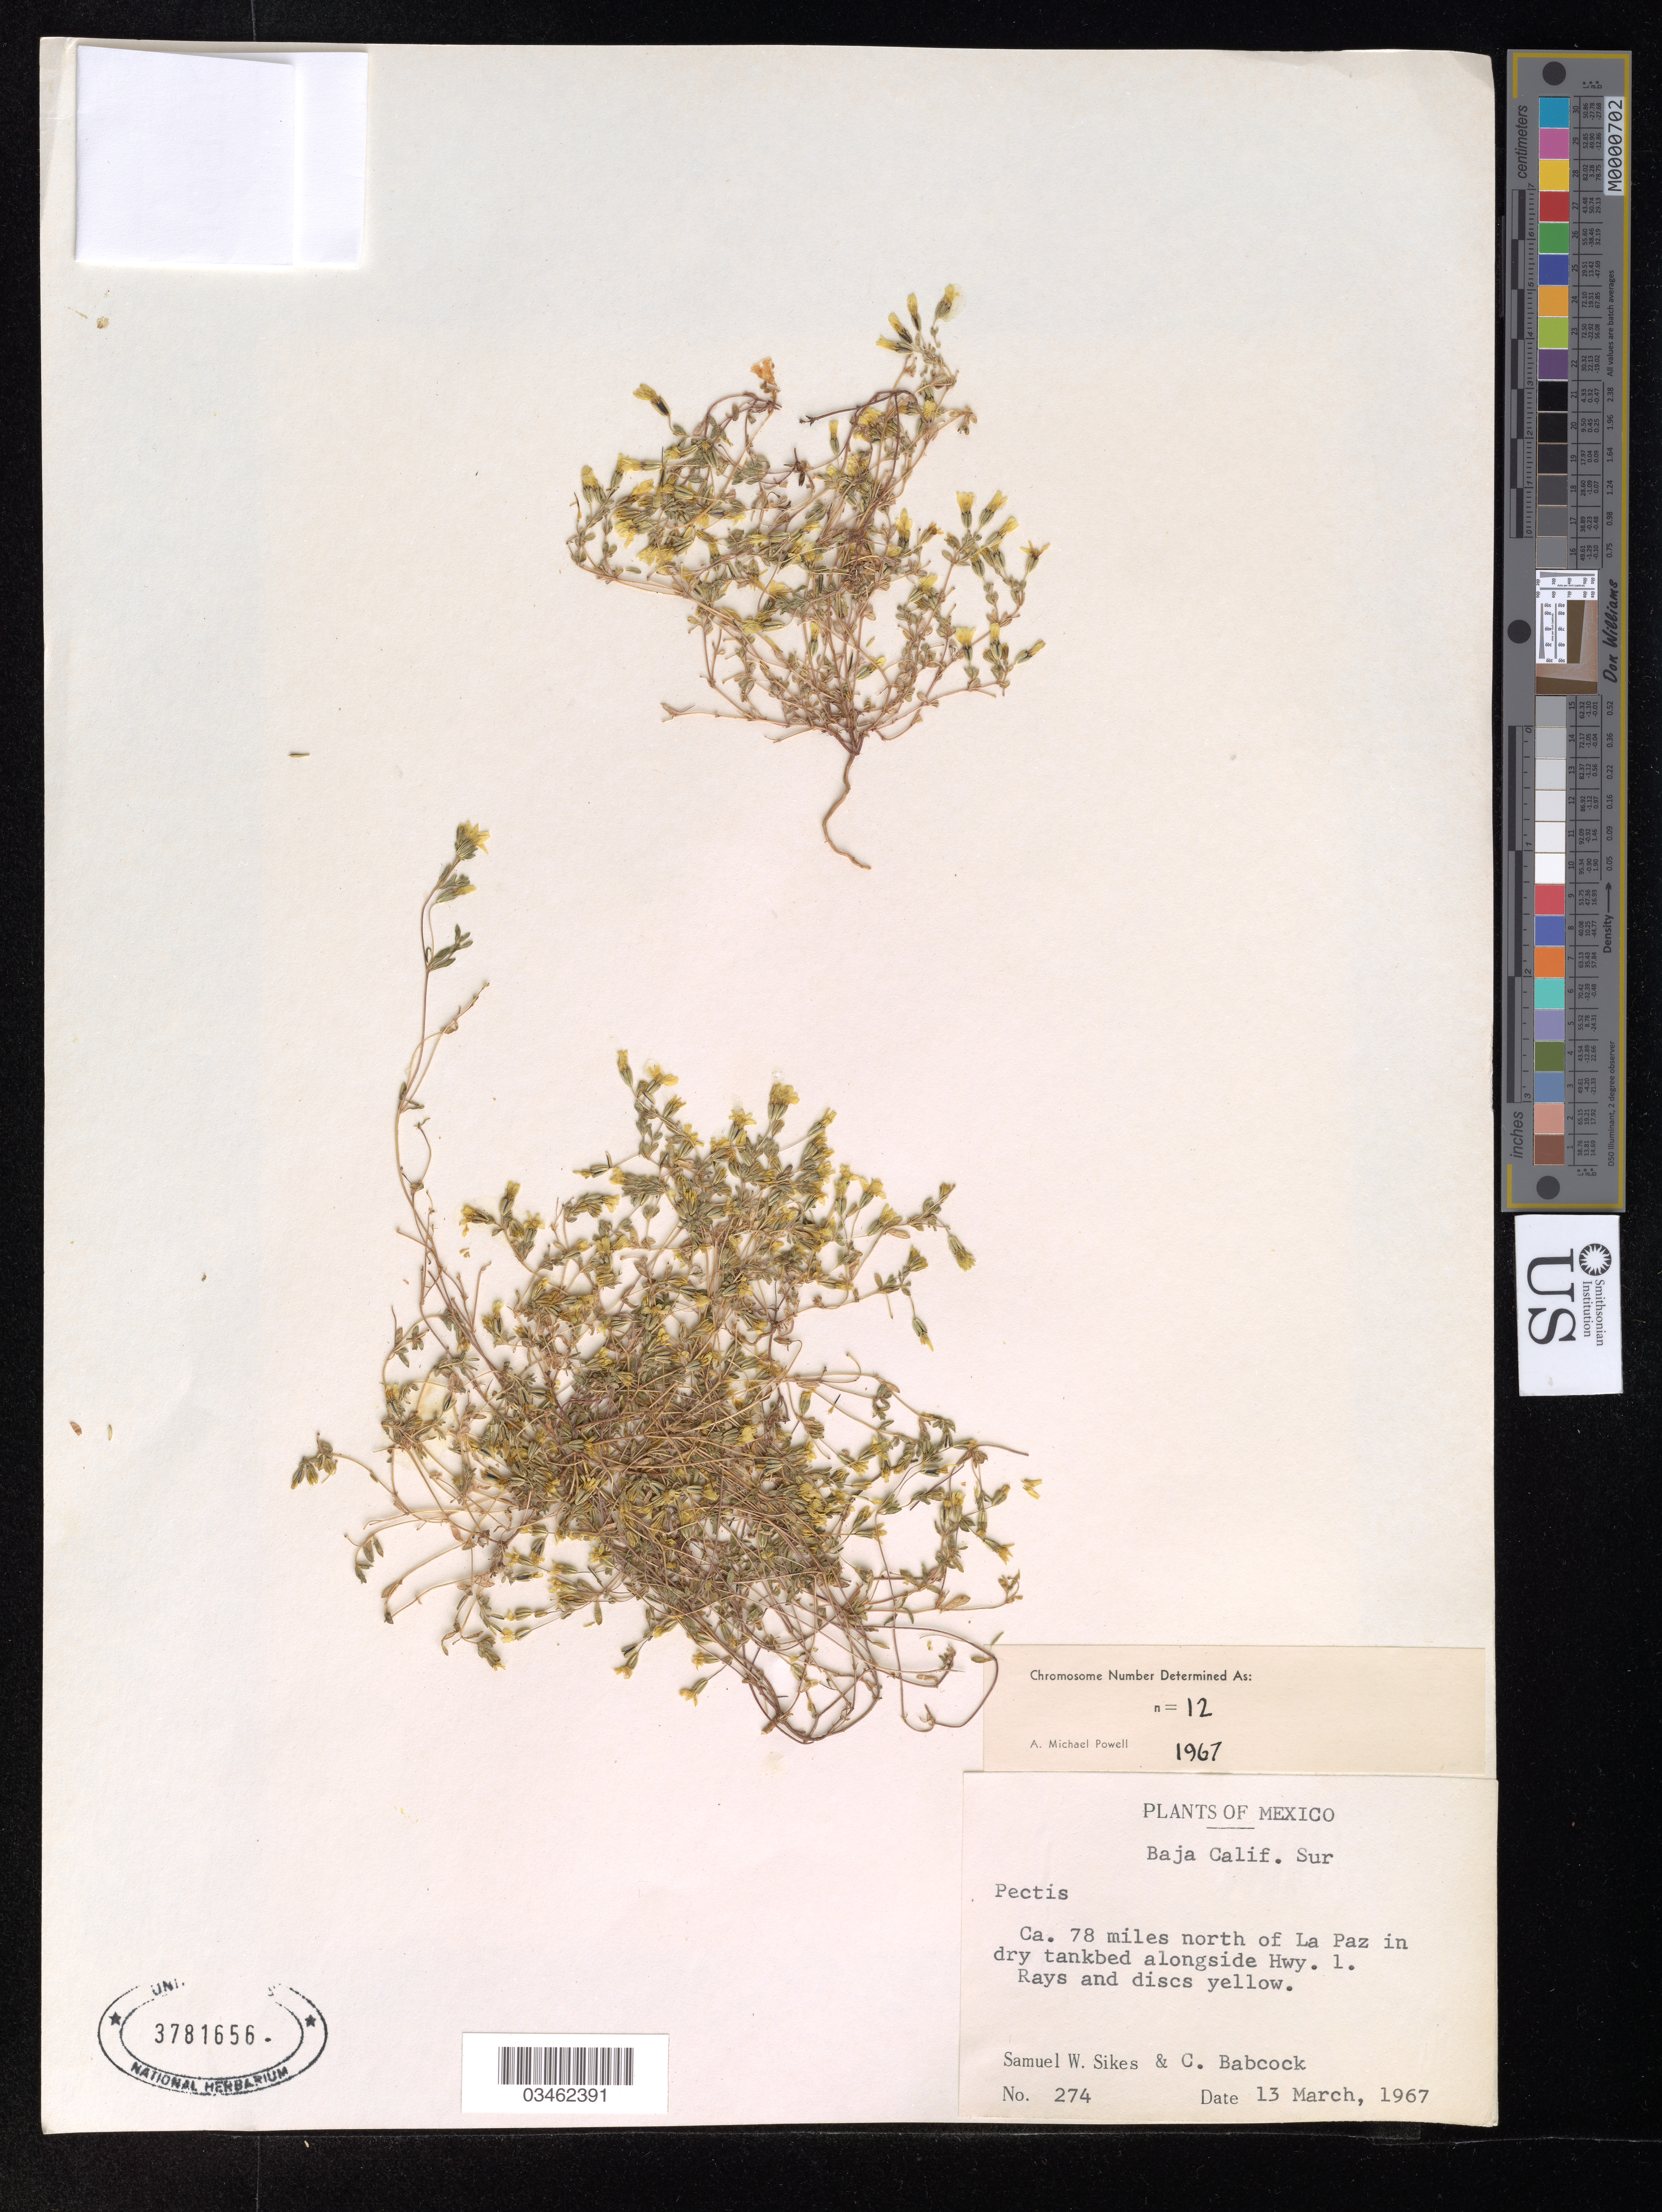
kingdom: Plantae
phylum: Tracheophyta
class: Magnoliopsida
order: Asterales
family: Asteraceae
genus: Pectis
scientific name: Pectis sp.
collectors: S. Sikes & C. Babcock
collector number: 274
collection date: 1967-03-13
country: Mexico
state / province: Baja California Sur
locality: Ca. 78 miles north of La Paz in dry tankbed alongside Hwy. 1.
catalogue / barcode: US 3781656